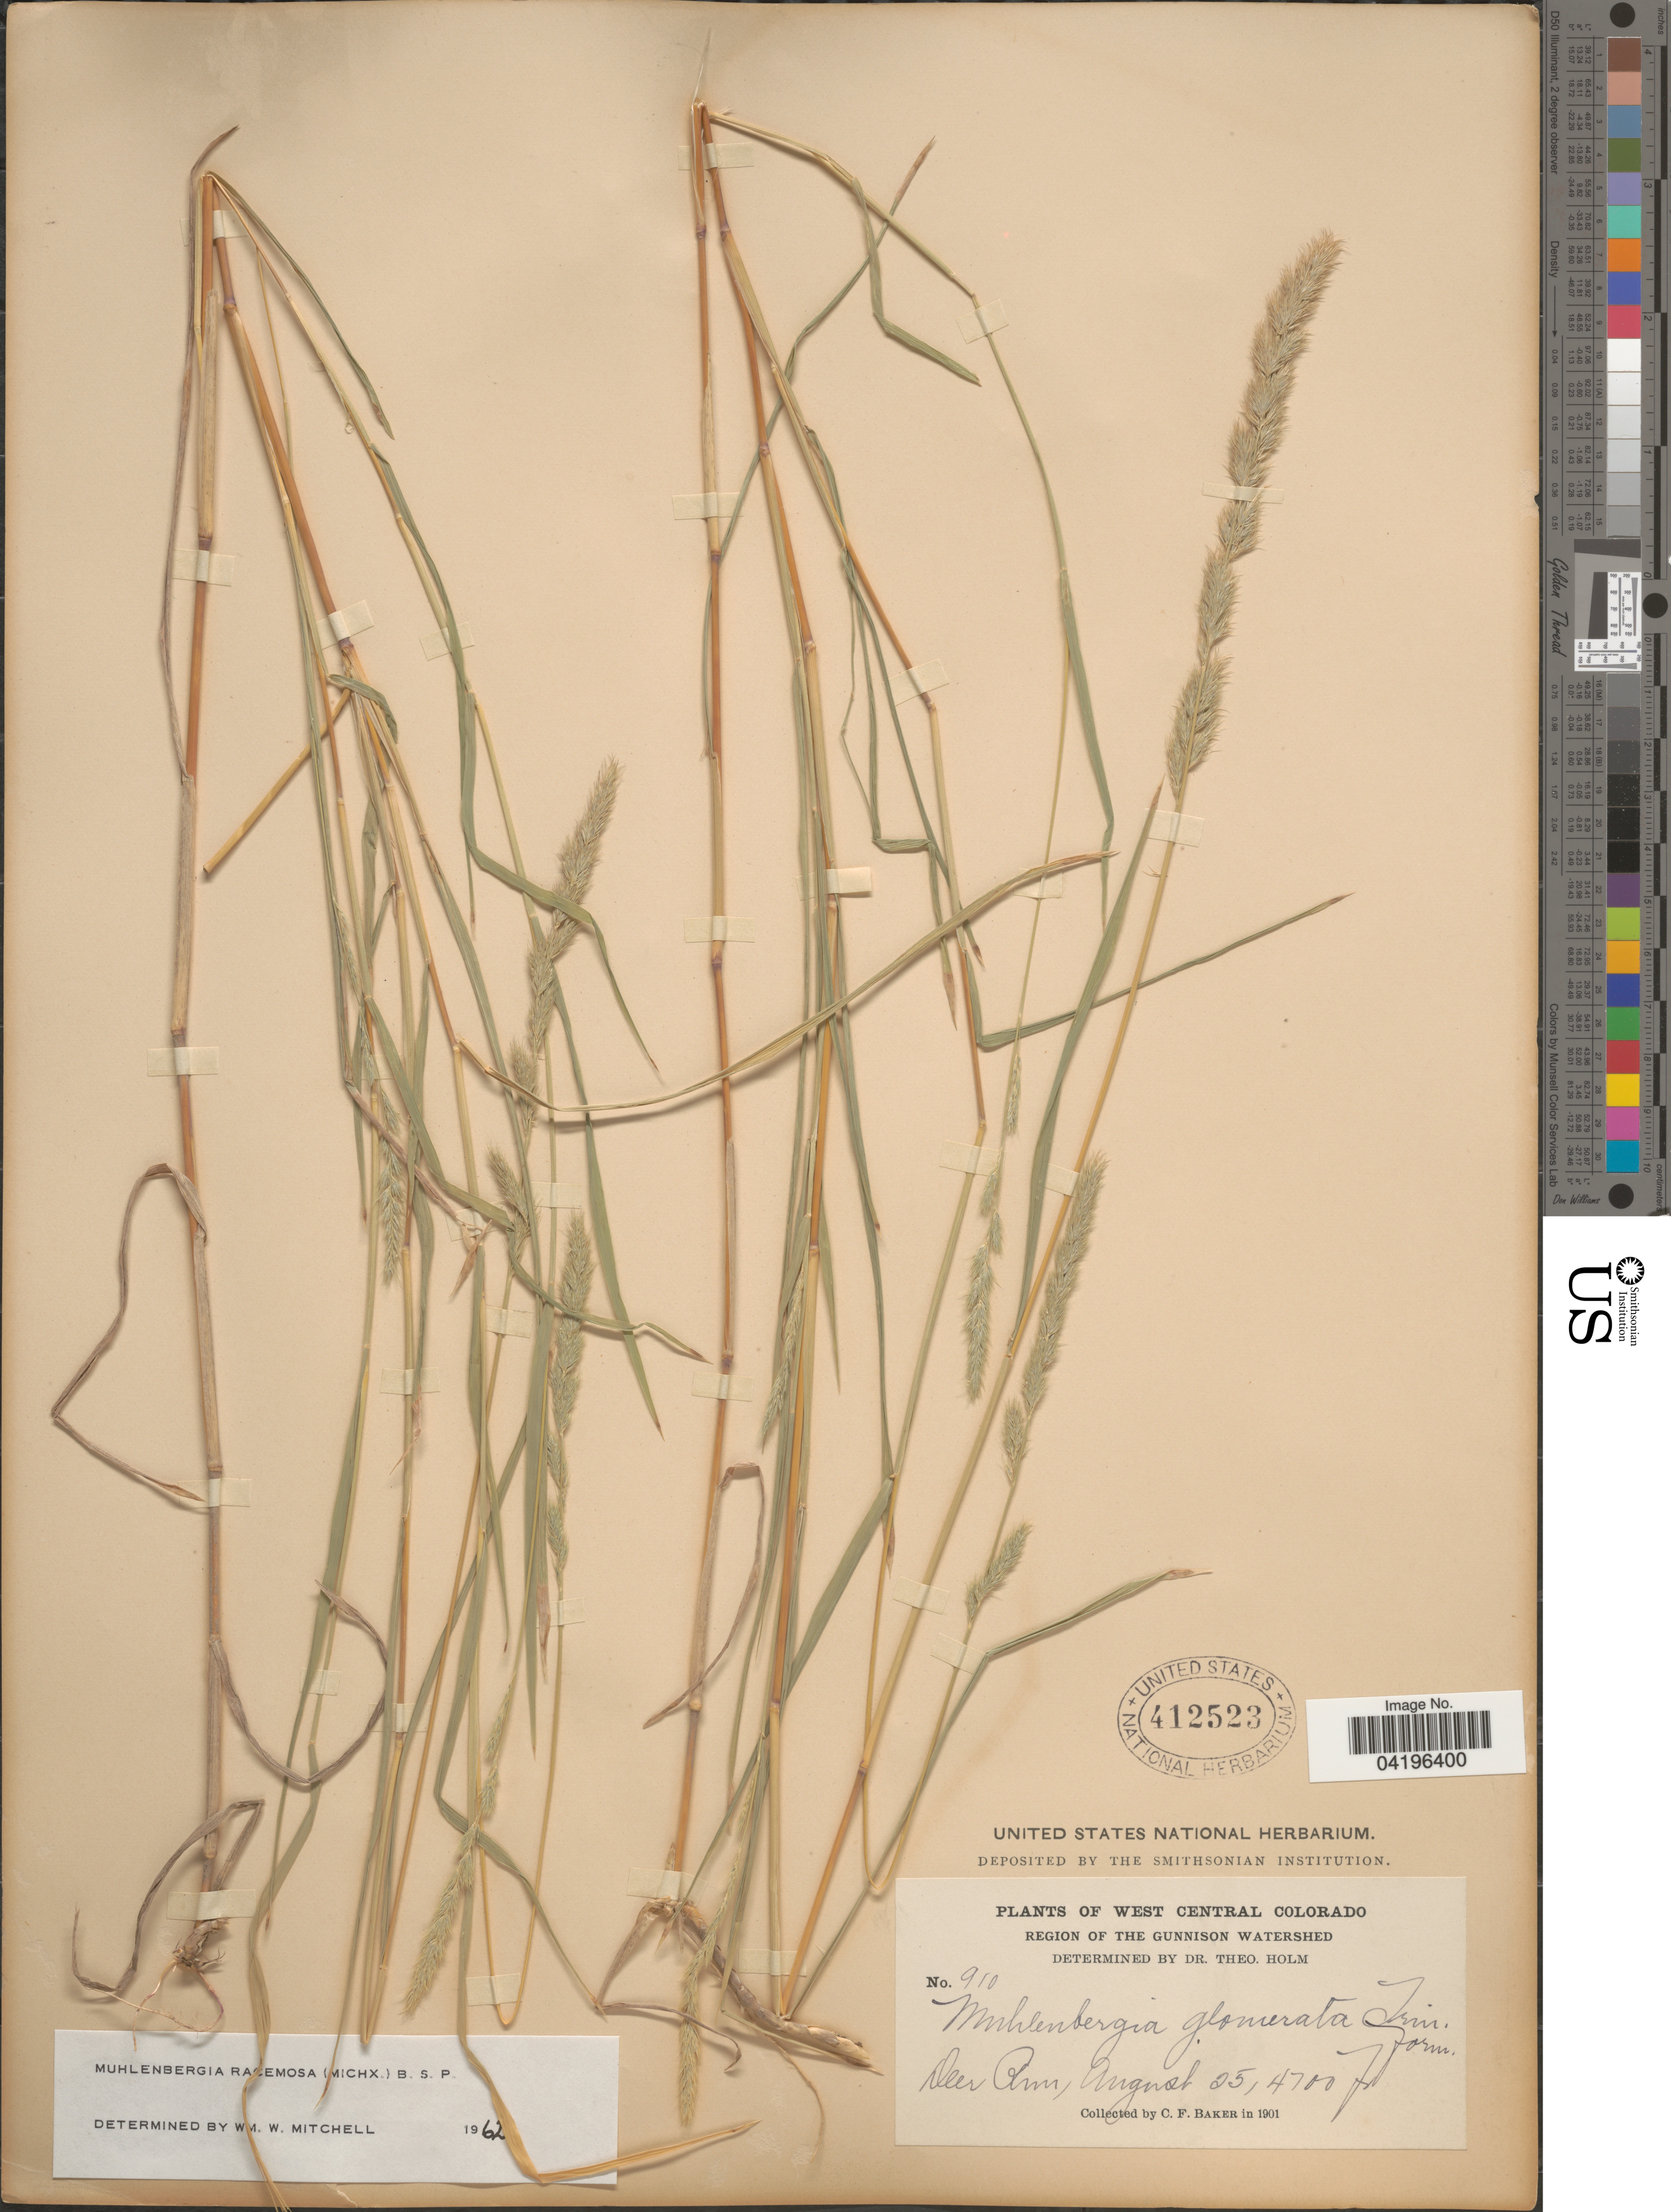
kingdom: Plantae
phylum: Tracheophyta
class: Liliopsida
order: Poales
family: Poaceae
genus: Muhlenbergia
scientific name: Muhlenbergia racemosa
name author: (Michx.) Britton et al.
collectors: C. F. Baker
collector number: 910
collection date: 1901-08-25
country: United States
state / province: Colorado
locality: West Central Colorado. Region of the Gunnison Watershed. Deer Run.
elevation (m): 1433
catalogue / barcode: US 412523